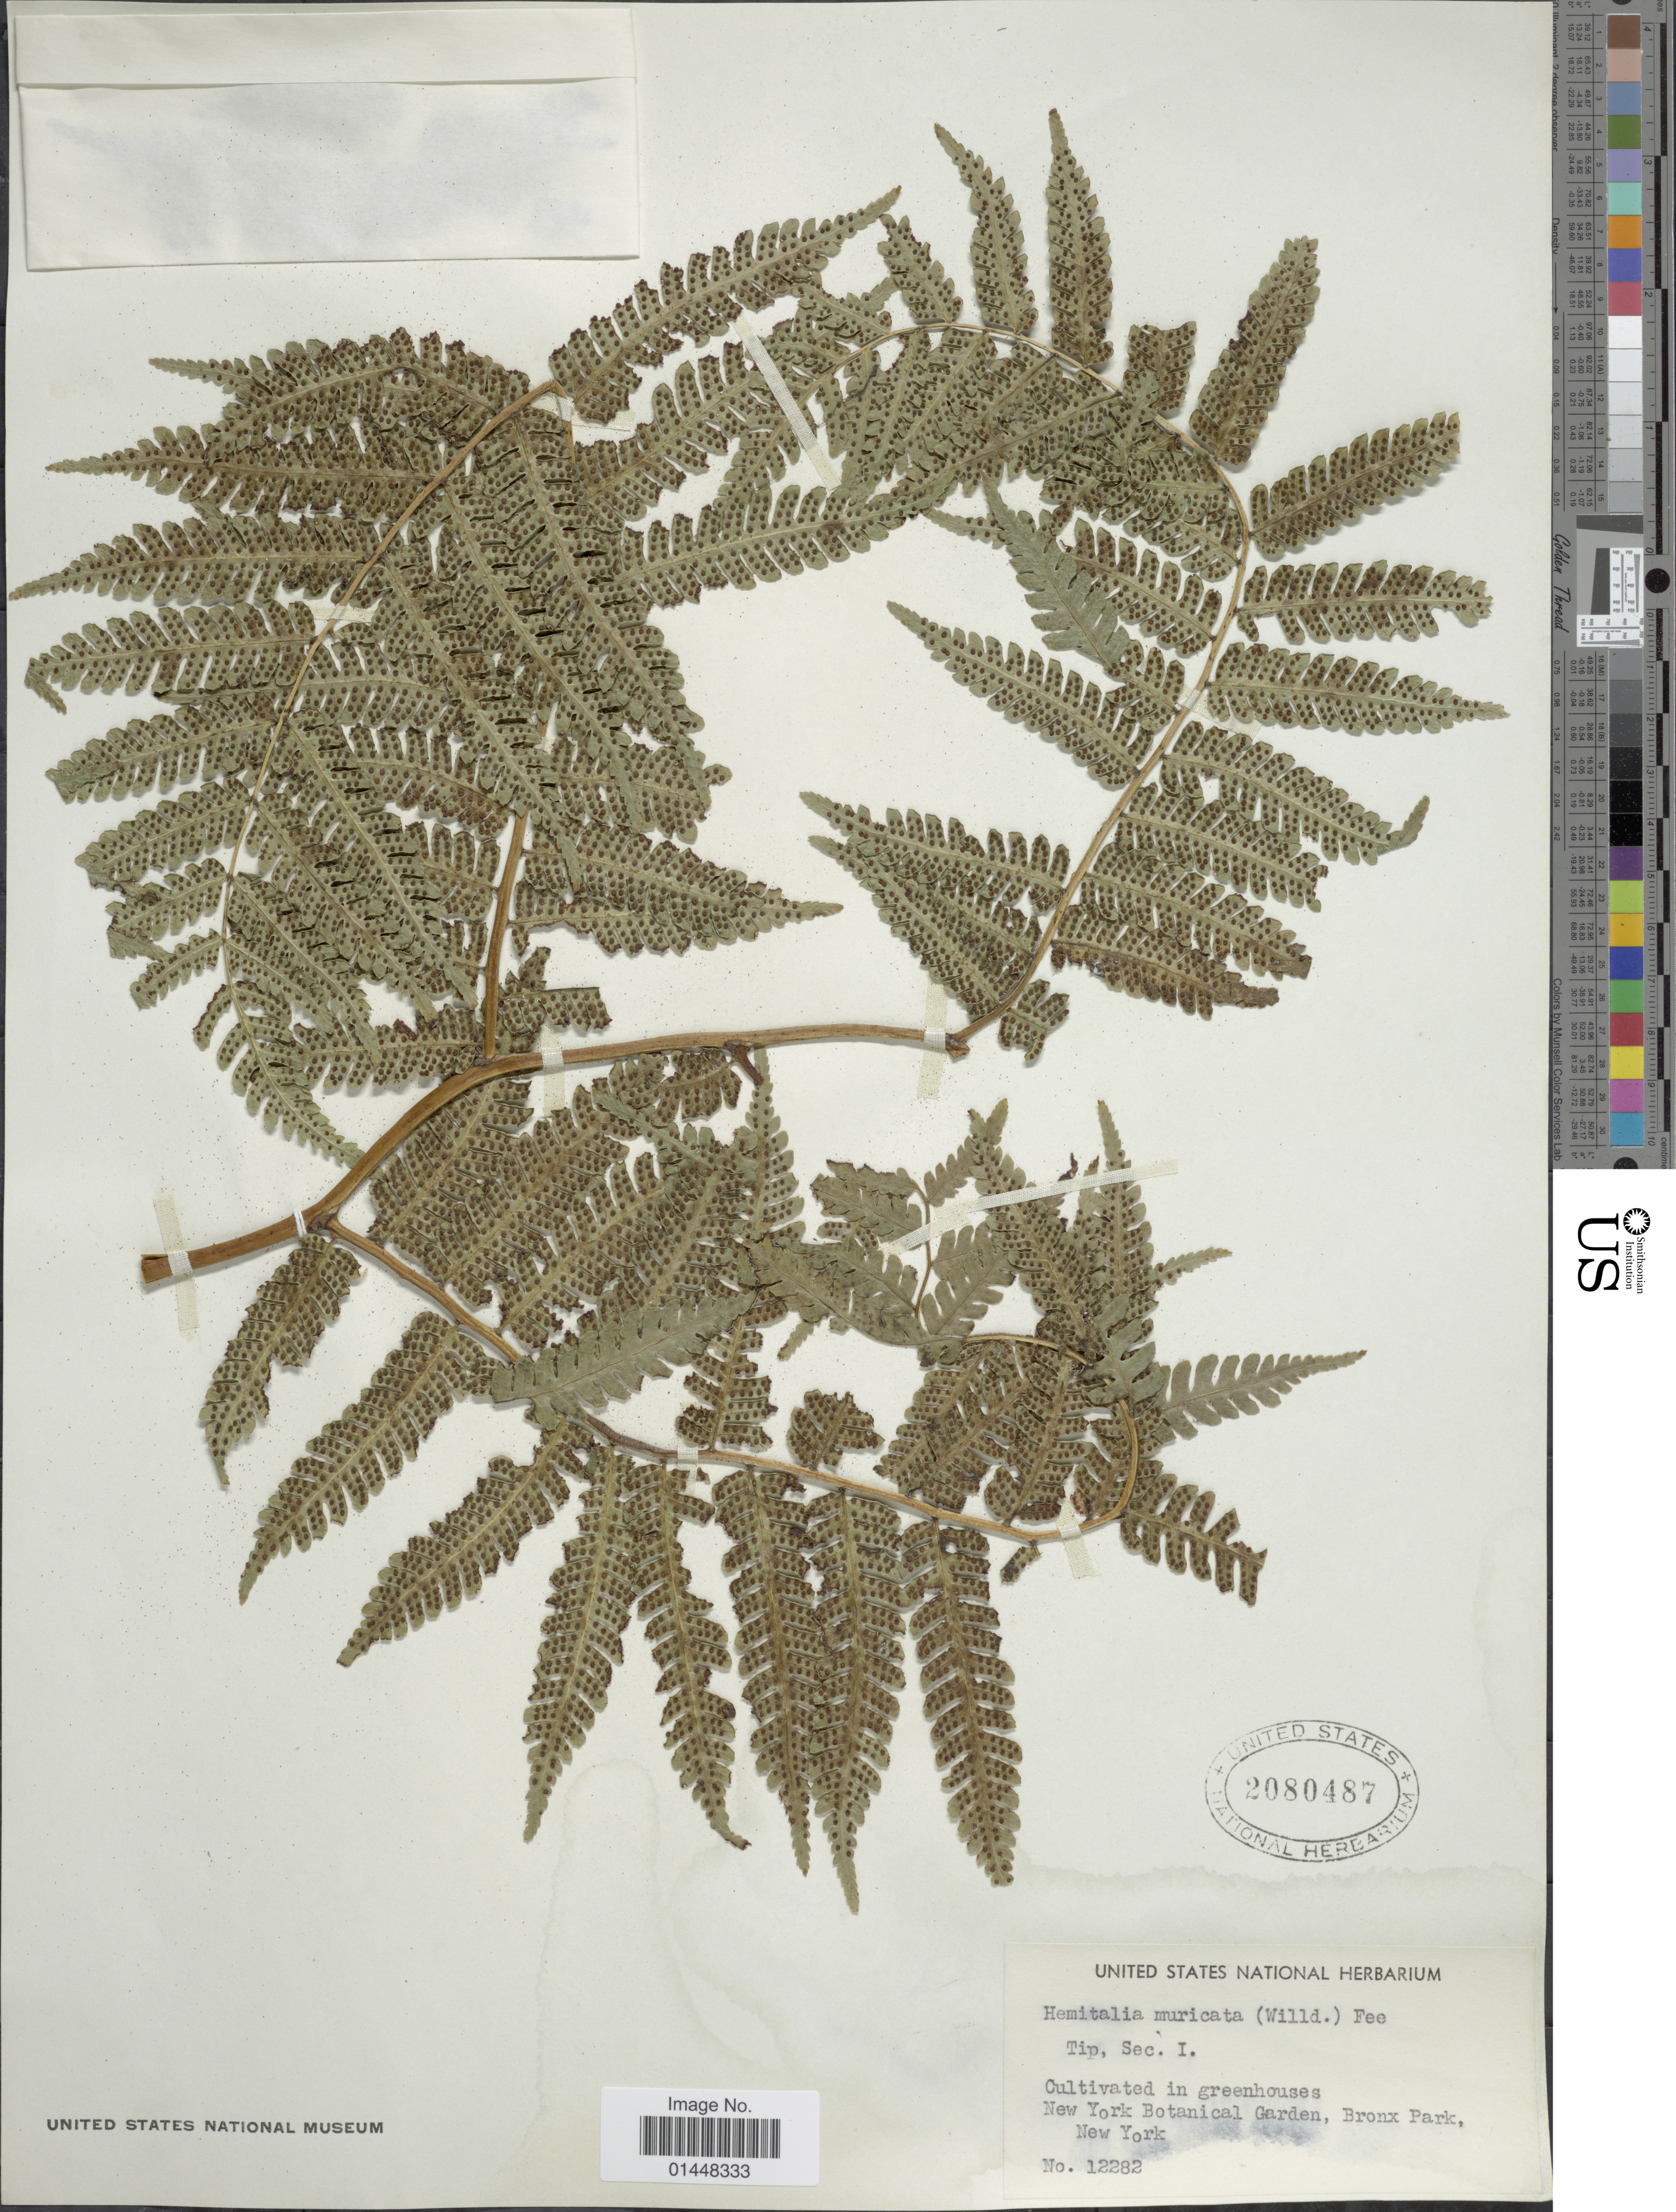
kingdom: Plantae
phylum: Tracheophyta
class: Polypodiopsida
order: Cyatheales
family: Cyatheaceae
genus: Cyathea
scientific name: Cyathea muricata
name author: (Willd.) Fée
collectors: U.S. National Herbarium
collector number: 12282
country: United States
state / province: New York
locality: Cultivated in Greenhouses, New York Botantical Garden, Bronx Park, New York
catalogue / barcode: US 2080487